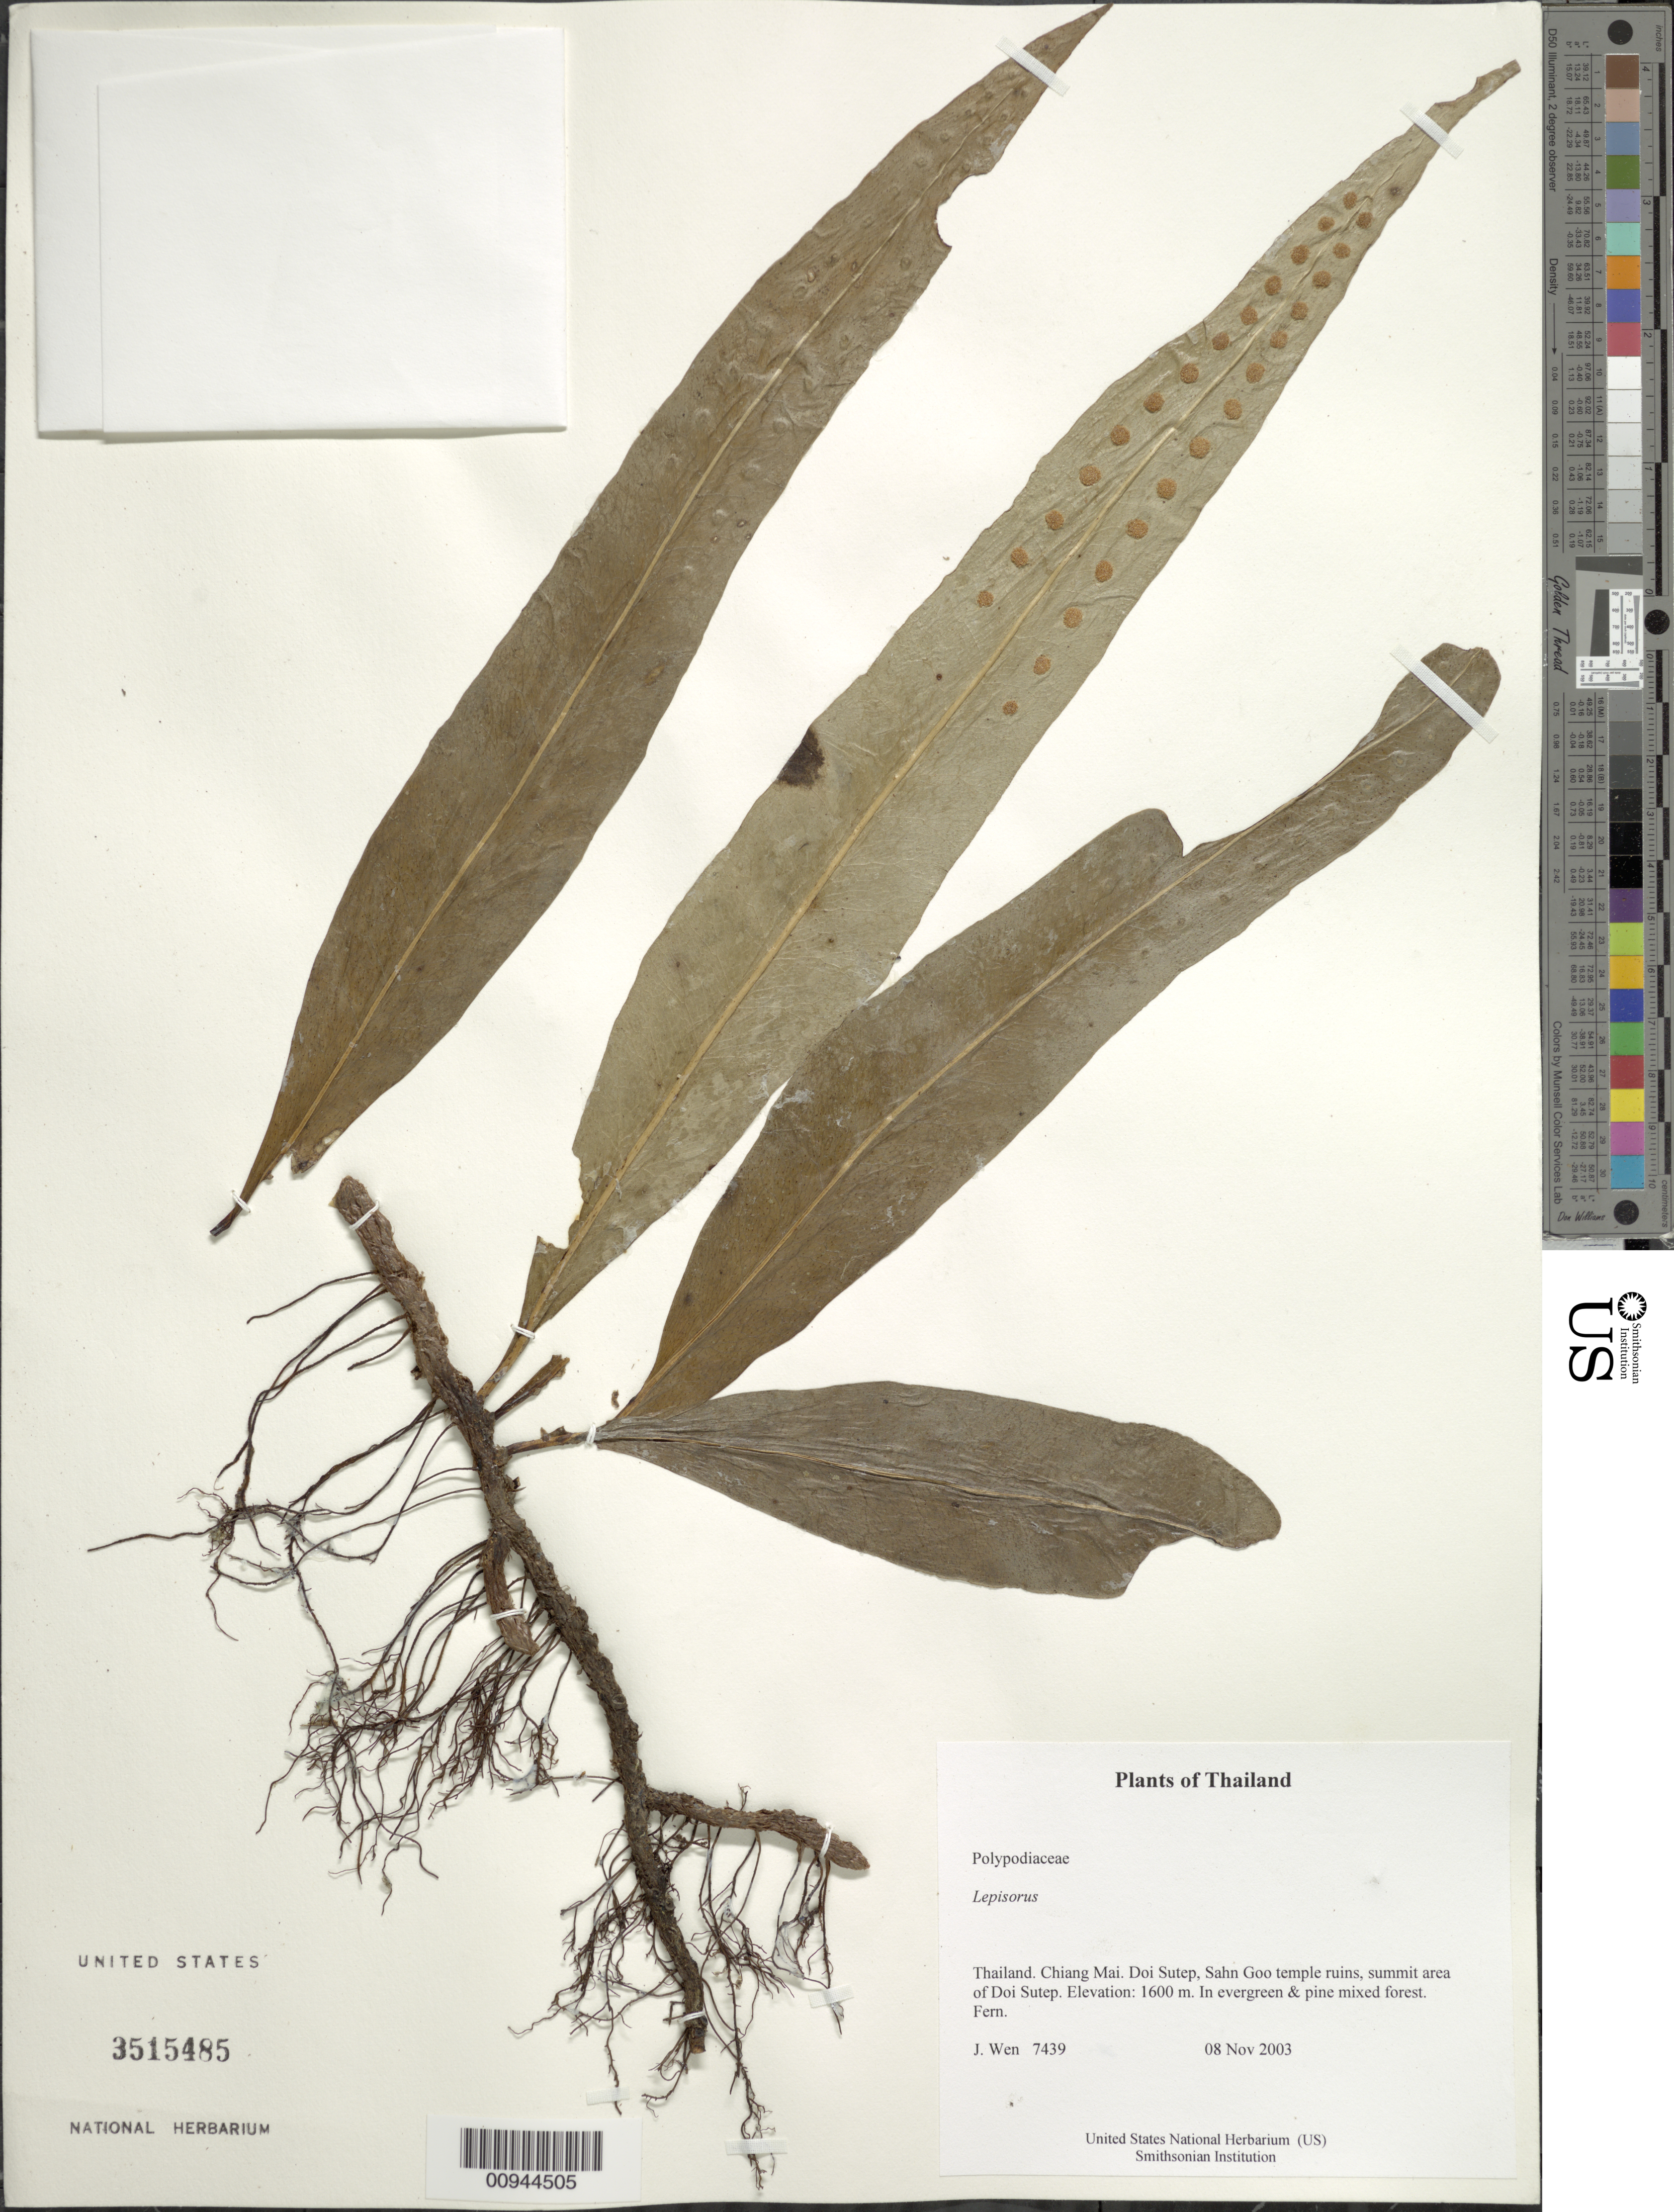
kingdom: Plantae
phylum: Tracheophyta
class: Polypodiopsida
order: Polypodiales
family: Polypodiaceae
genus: Leptochilus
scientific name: Leptochilus sp.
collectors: J. Wen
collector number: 9390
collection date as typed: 08 Nov 2003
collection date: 2003-11-08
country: Thailand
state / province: Chiang Mai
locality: Doi Sutep, Sahn Goo temple ruins, summit area of Doi Sutep.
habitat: In evergreen & pine mixed forest.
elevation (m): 1600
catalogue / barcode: US 3515485